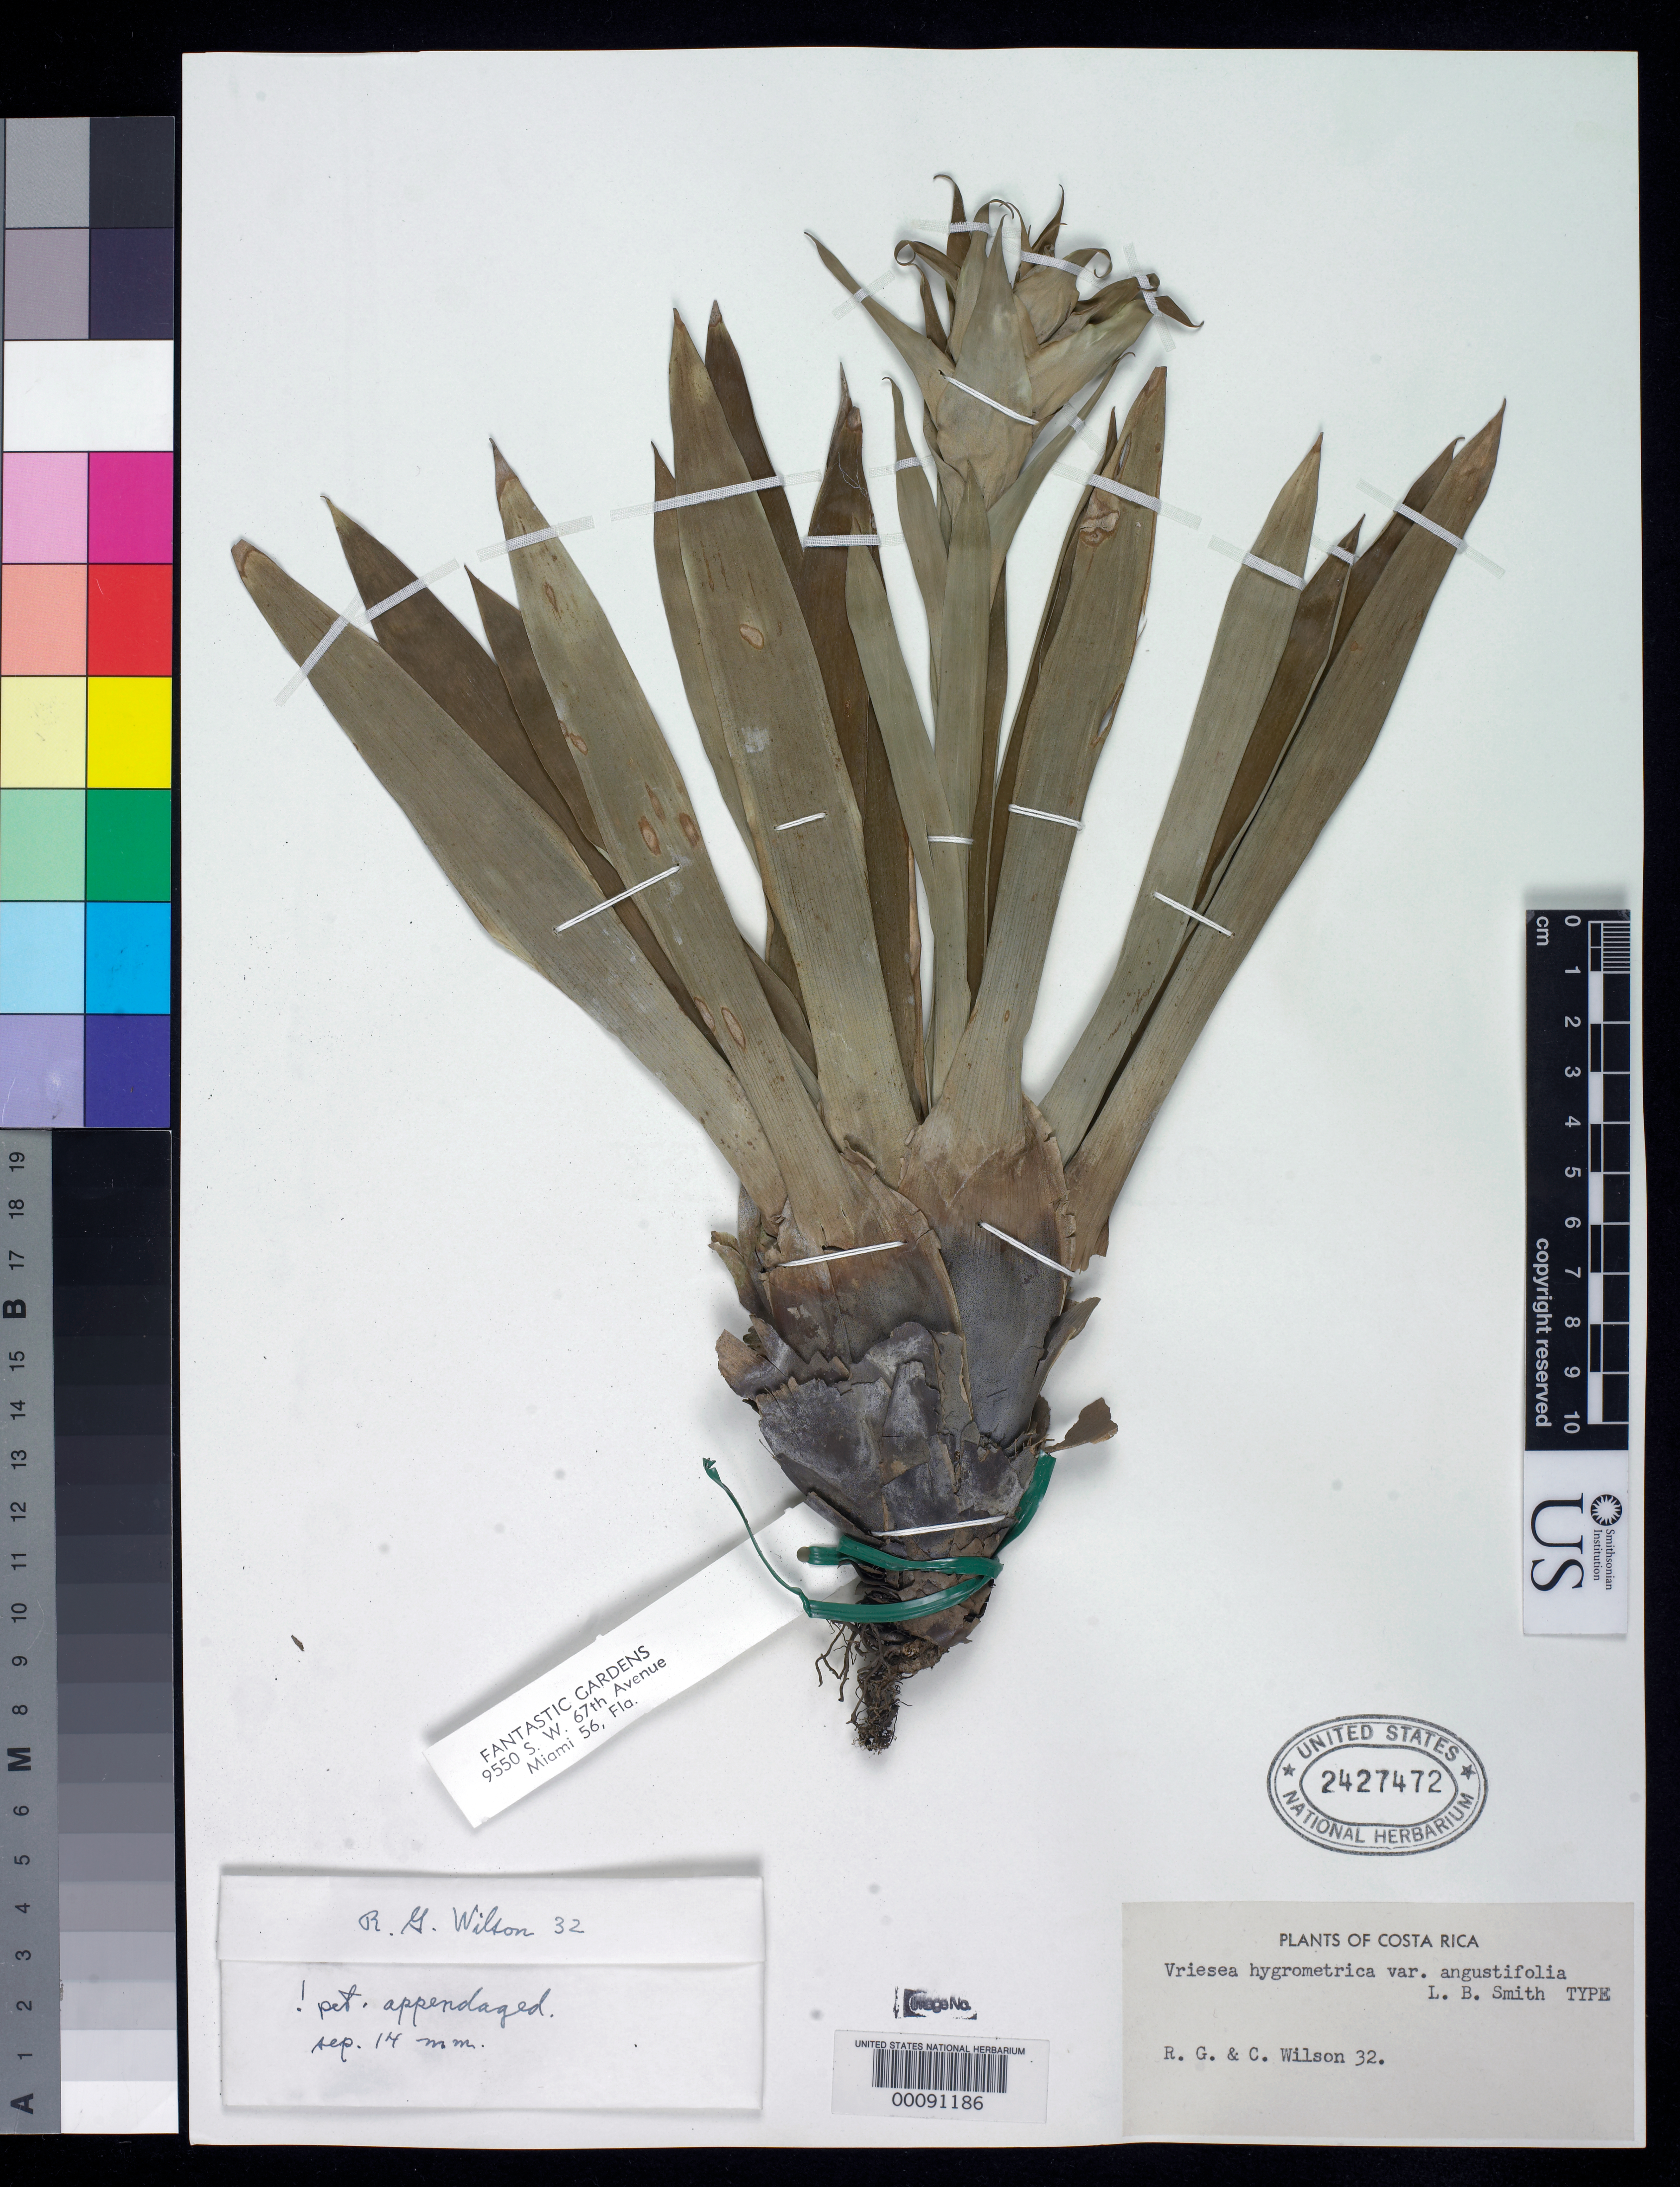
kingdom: Plantae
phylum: Tracheophyta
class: Liliopsida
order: Poales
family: Bromeliaceae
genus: Vriesea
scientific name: Vriesea hygrometrica var. angustifolia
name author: L.B. Sm.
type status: Holotype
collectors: R. G. Wilson & C. Wilson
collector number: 32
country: Costa Rica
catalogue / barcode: US 2427472